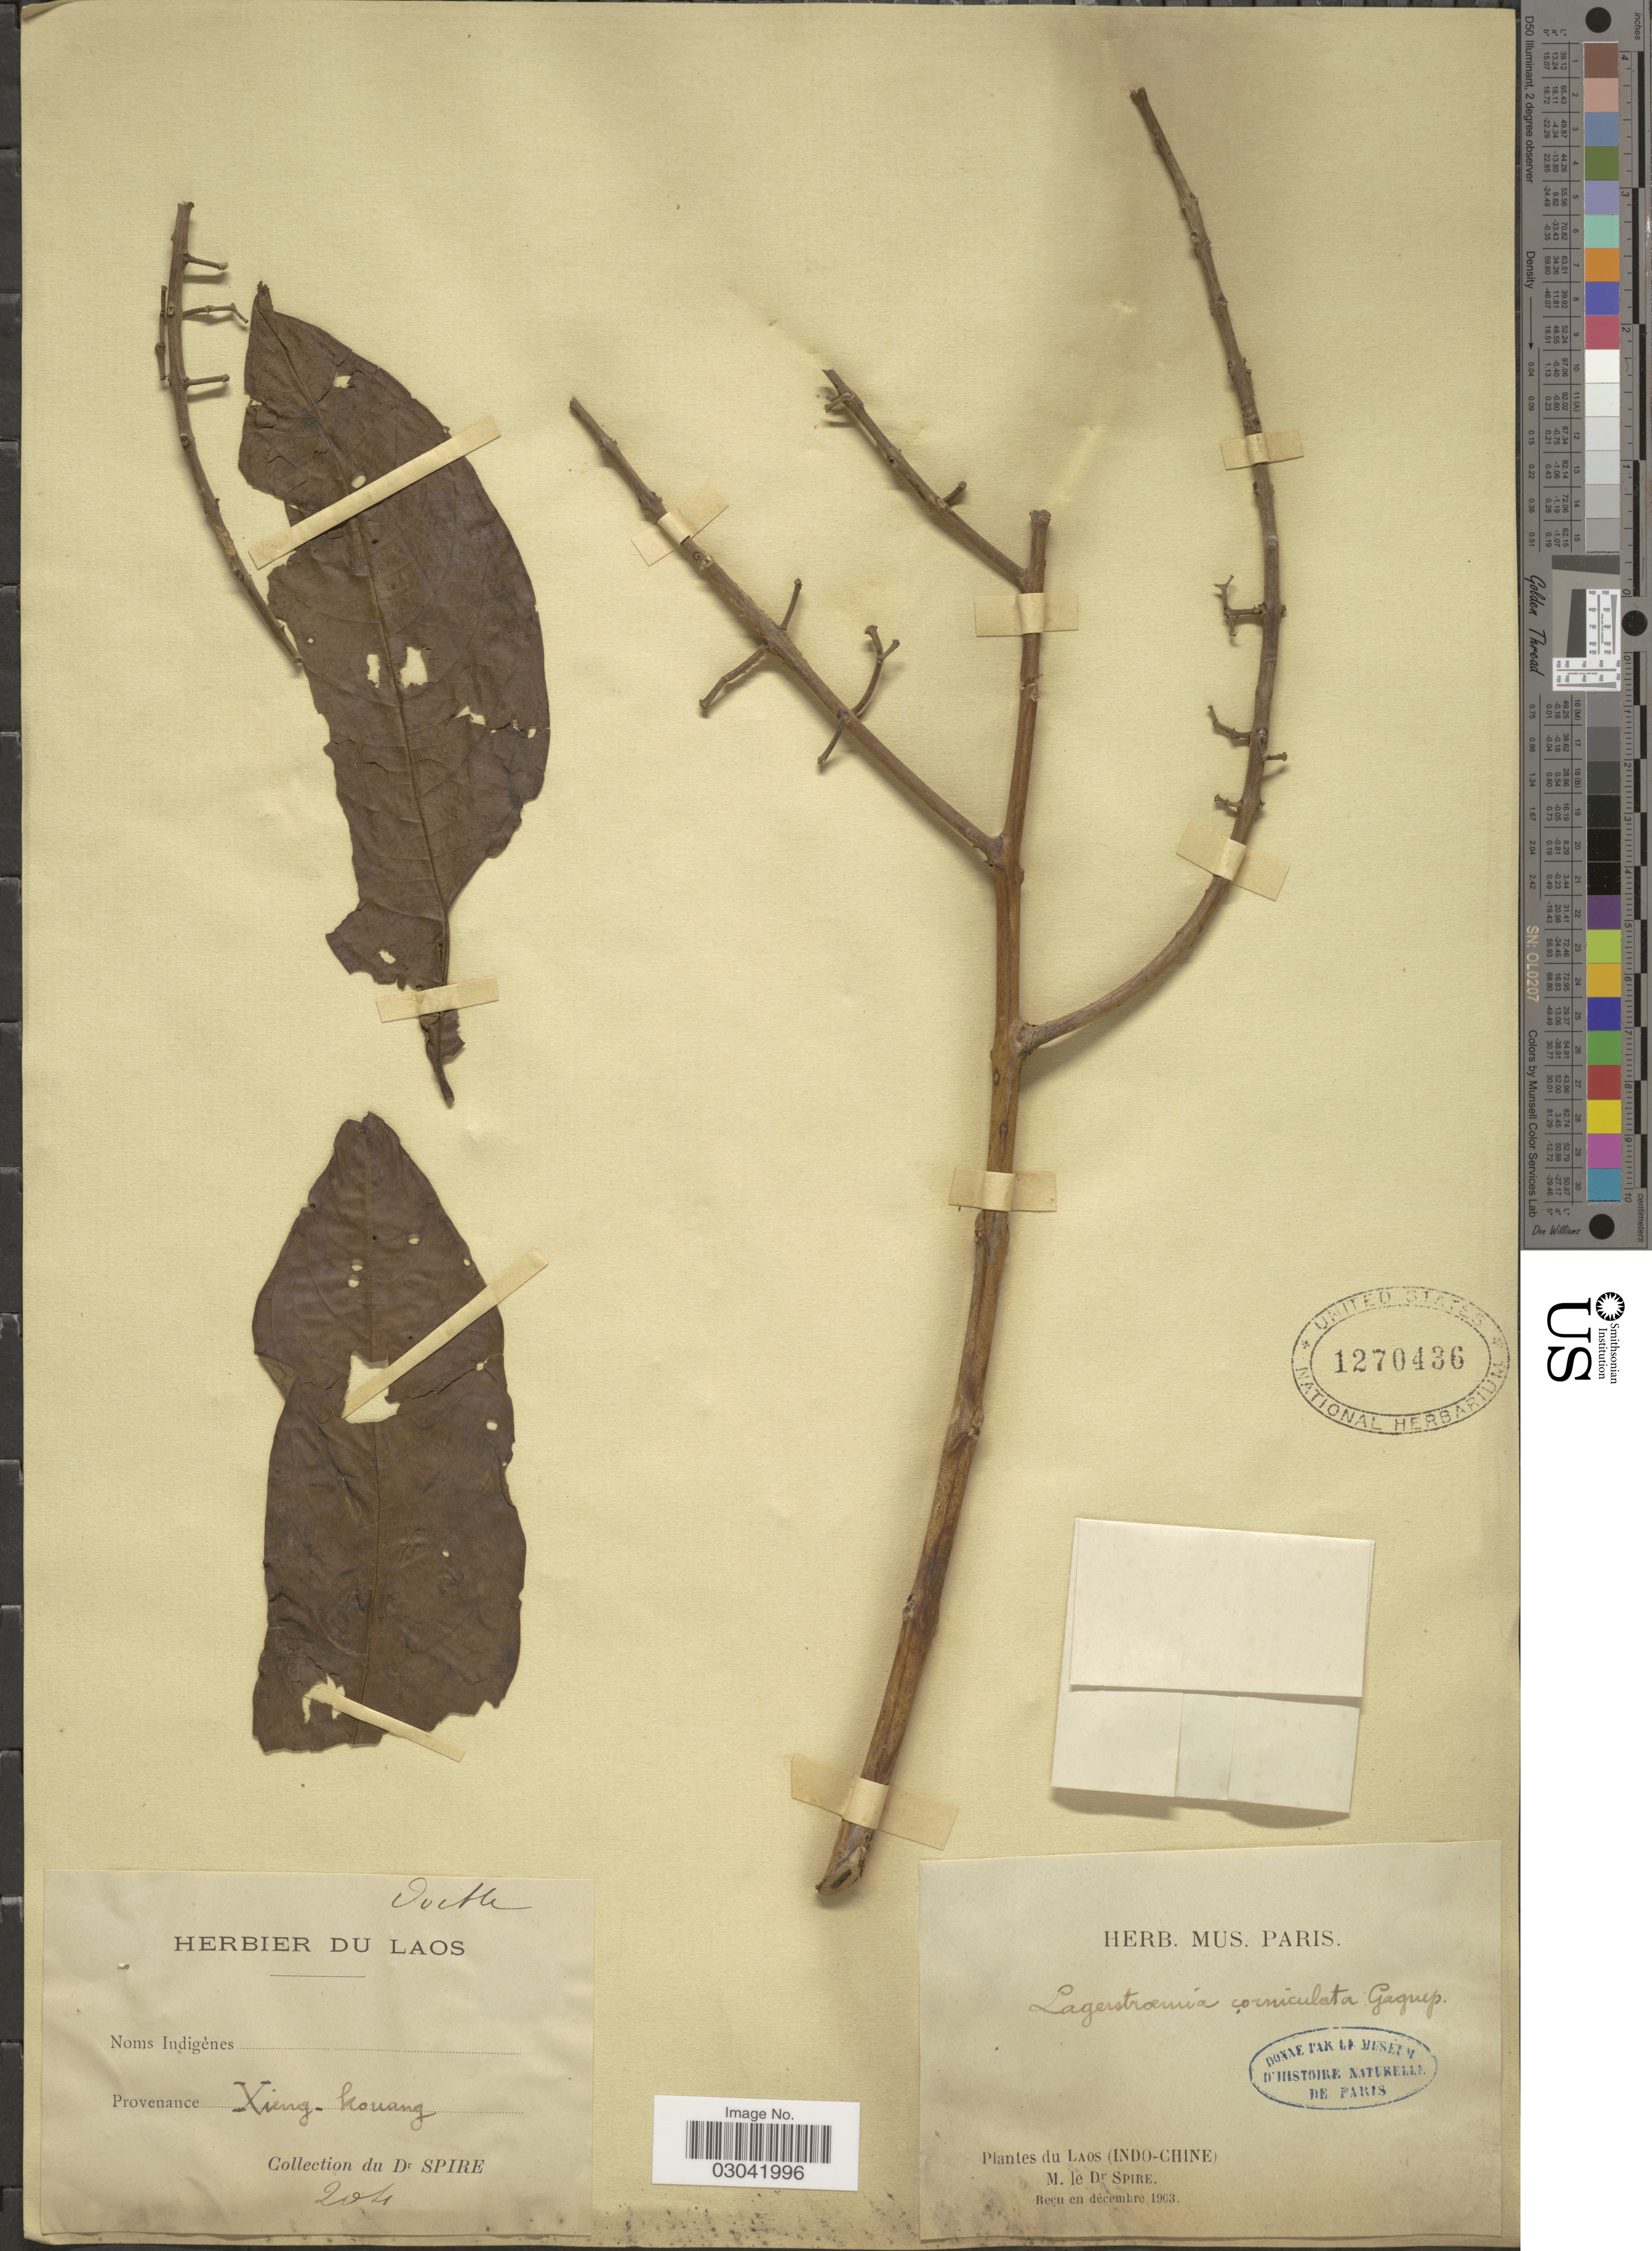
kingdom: Plantae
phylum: Tracheophyta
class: Magnoliopsida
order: Myrtales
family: Lythraceae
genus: Lagerstroemia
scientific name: Lagerstroemia corniculata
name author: Gagnep.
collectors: Spire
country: Laos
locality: Provenance Xieng - kouang.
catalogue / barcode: US 1270436